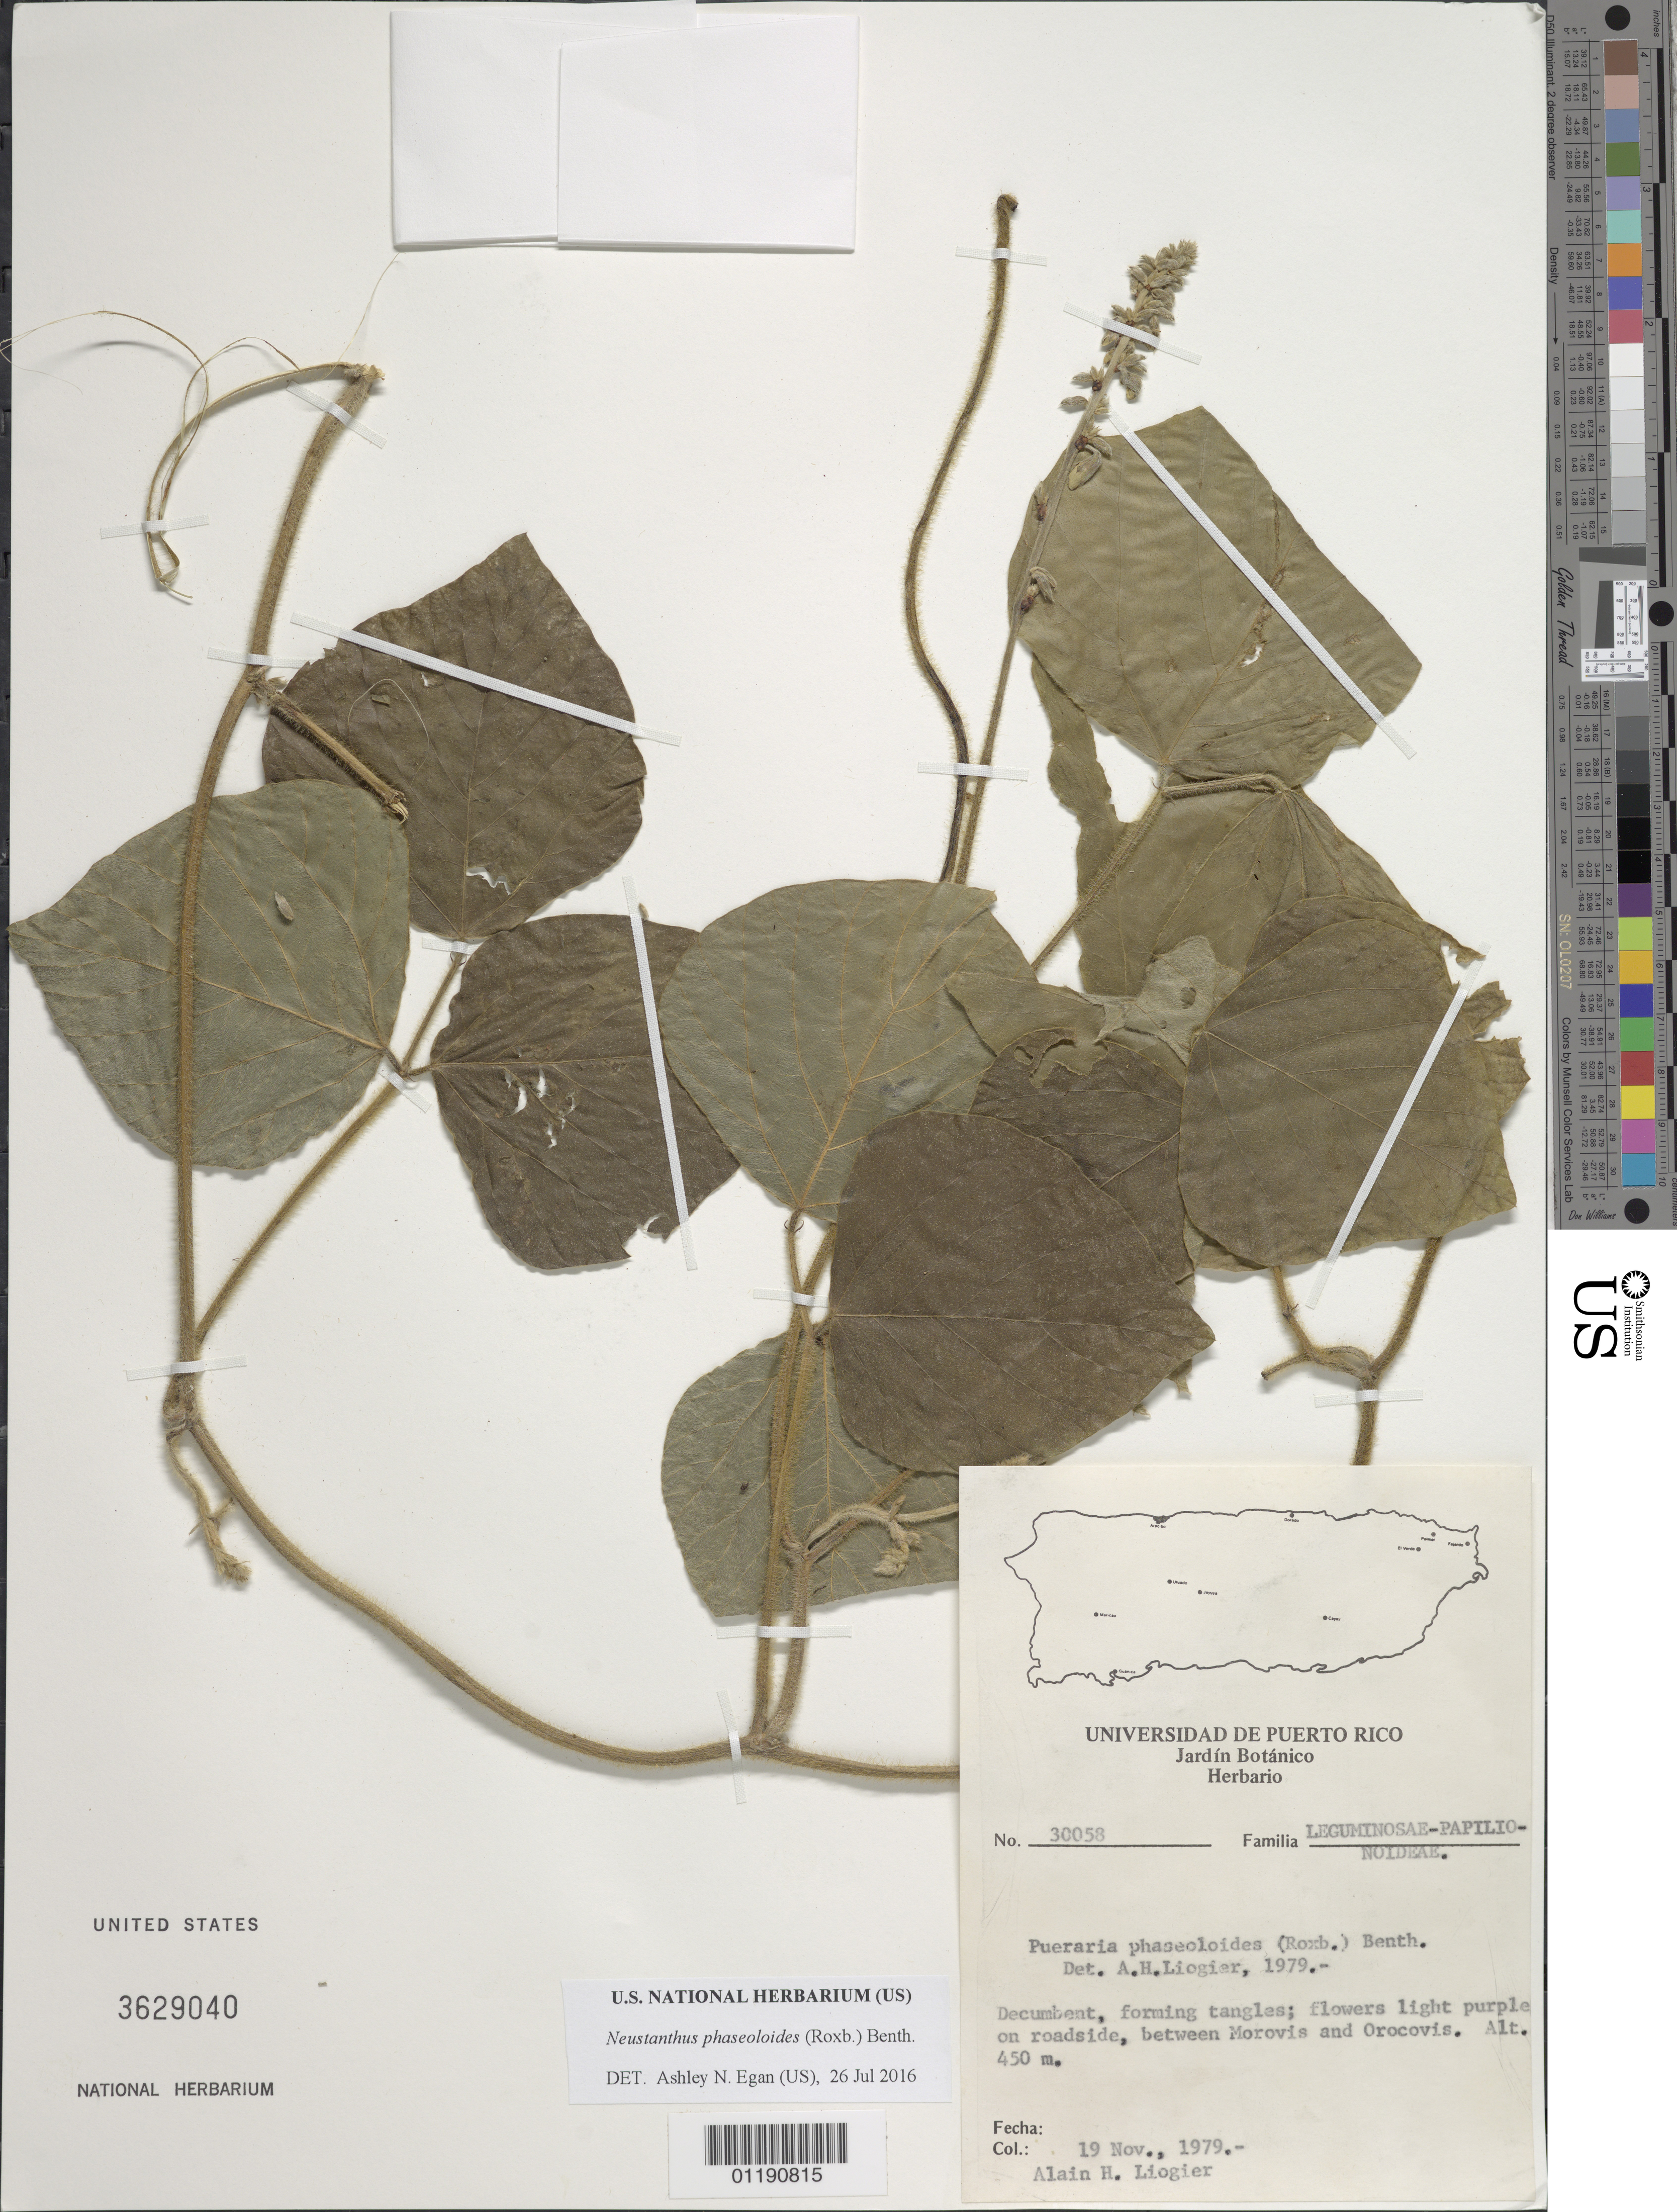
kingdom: Plantae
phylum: Tracheophyta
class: Magnoliopsida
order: Fabales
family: Fabaceae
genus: Neustanthus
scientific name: Neustanthus phaseoloides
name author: (Roxb.) Benth.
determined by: Egan, Ashley N., (US), Smithsonian Institution - National Museum of Natural History (UNITED STATES)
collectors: A. H. Liogier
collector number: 30058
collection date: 1979-11-19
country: Puerto Rico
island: Puerto Rico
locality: On roadside, between Morovis and Orocovis.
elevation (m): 450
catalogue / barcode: US 3629040